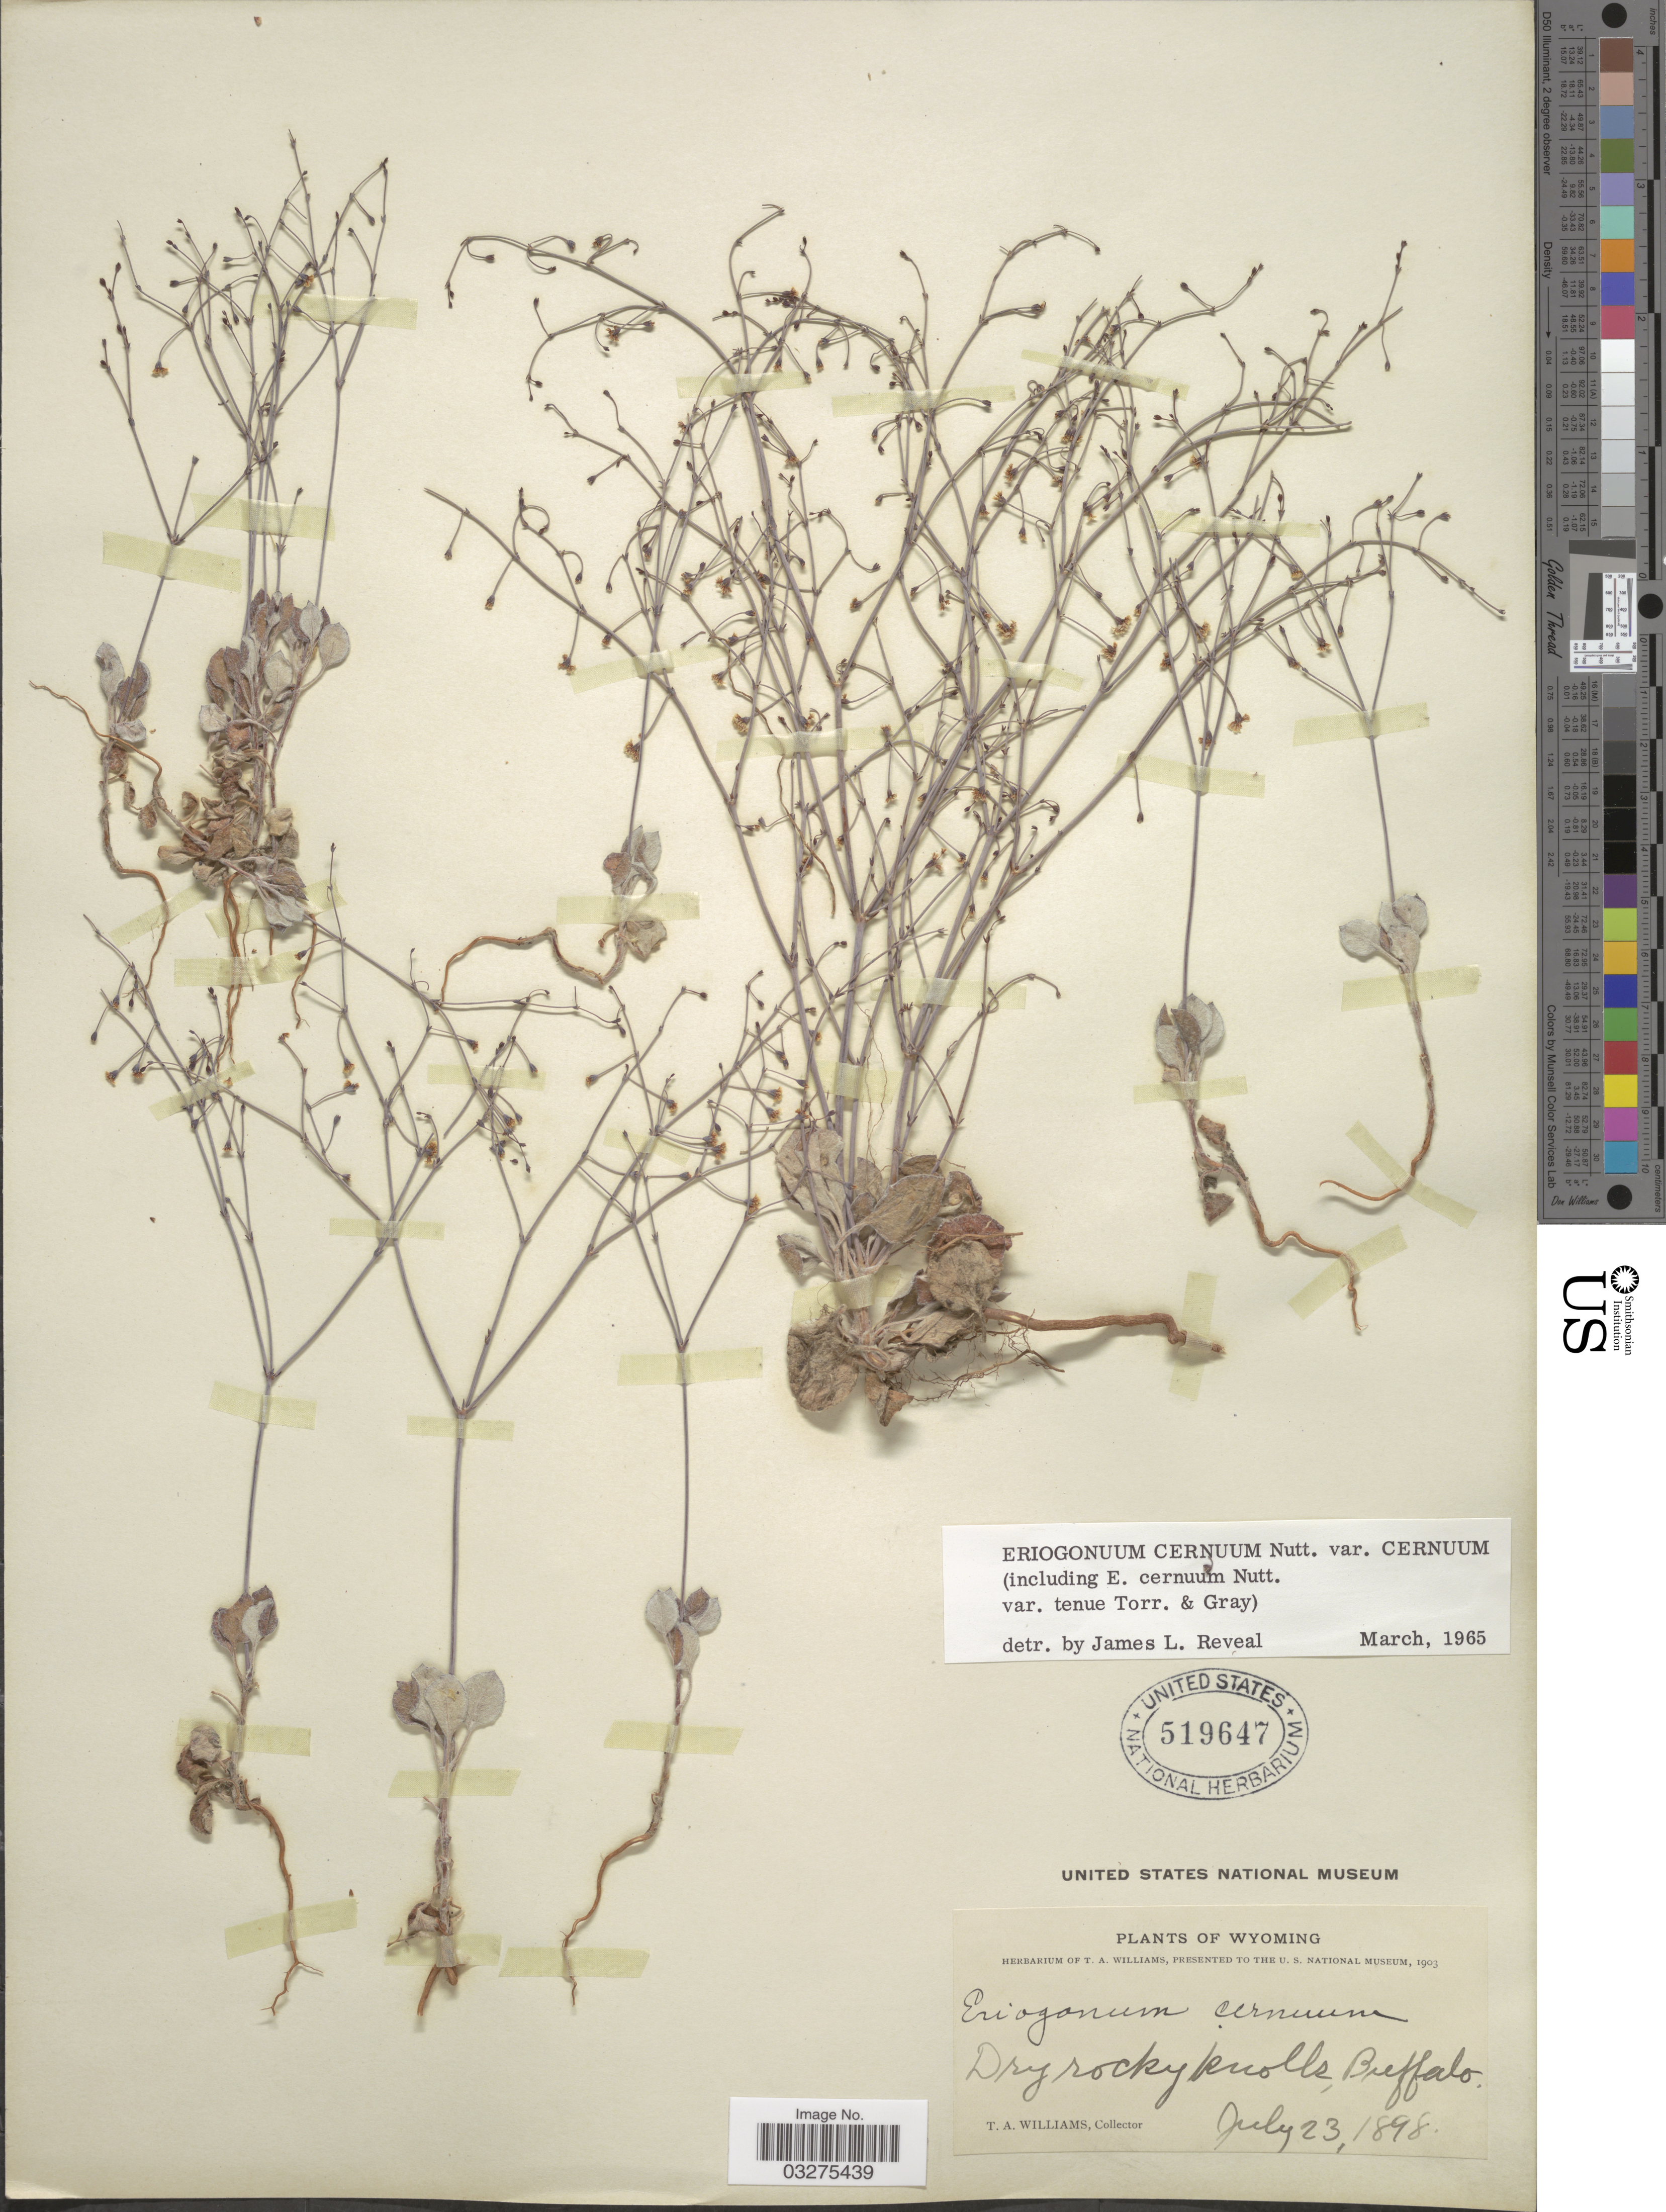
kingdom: Plantae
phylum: Tracheophyta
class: Magnoliopsida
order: Caryophyllales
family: Polygonaceae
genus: Eriogonum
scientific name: Eriogonum cernuum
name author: Nutt.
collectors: T. Williams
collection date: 1898-07-23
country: United States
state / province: Wyoming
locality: Dry rocky knolls, Buffalo.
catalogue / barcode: US 519647